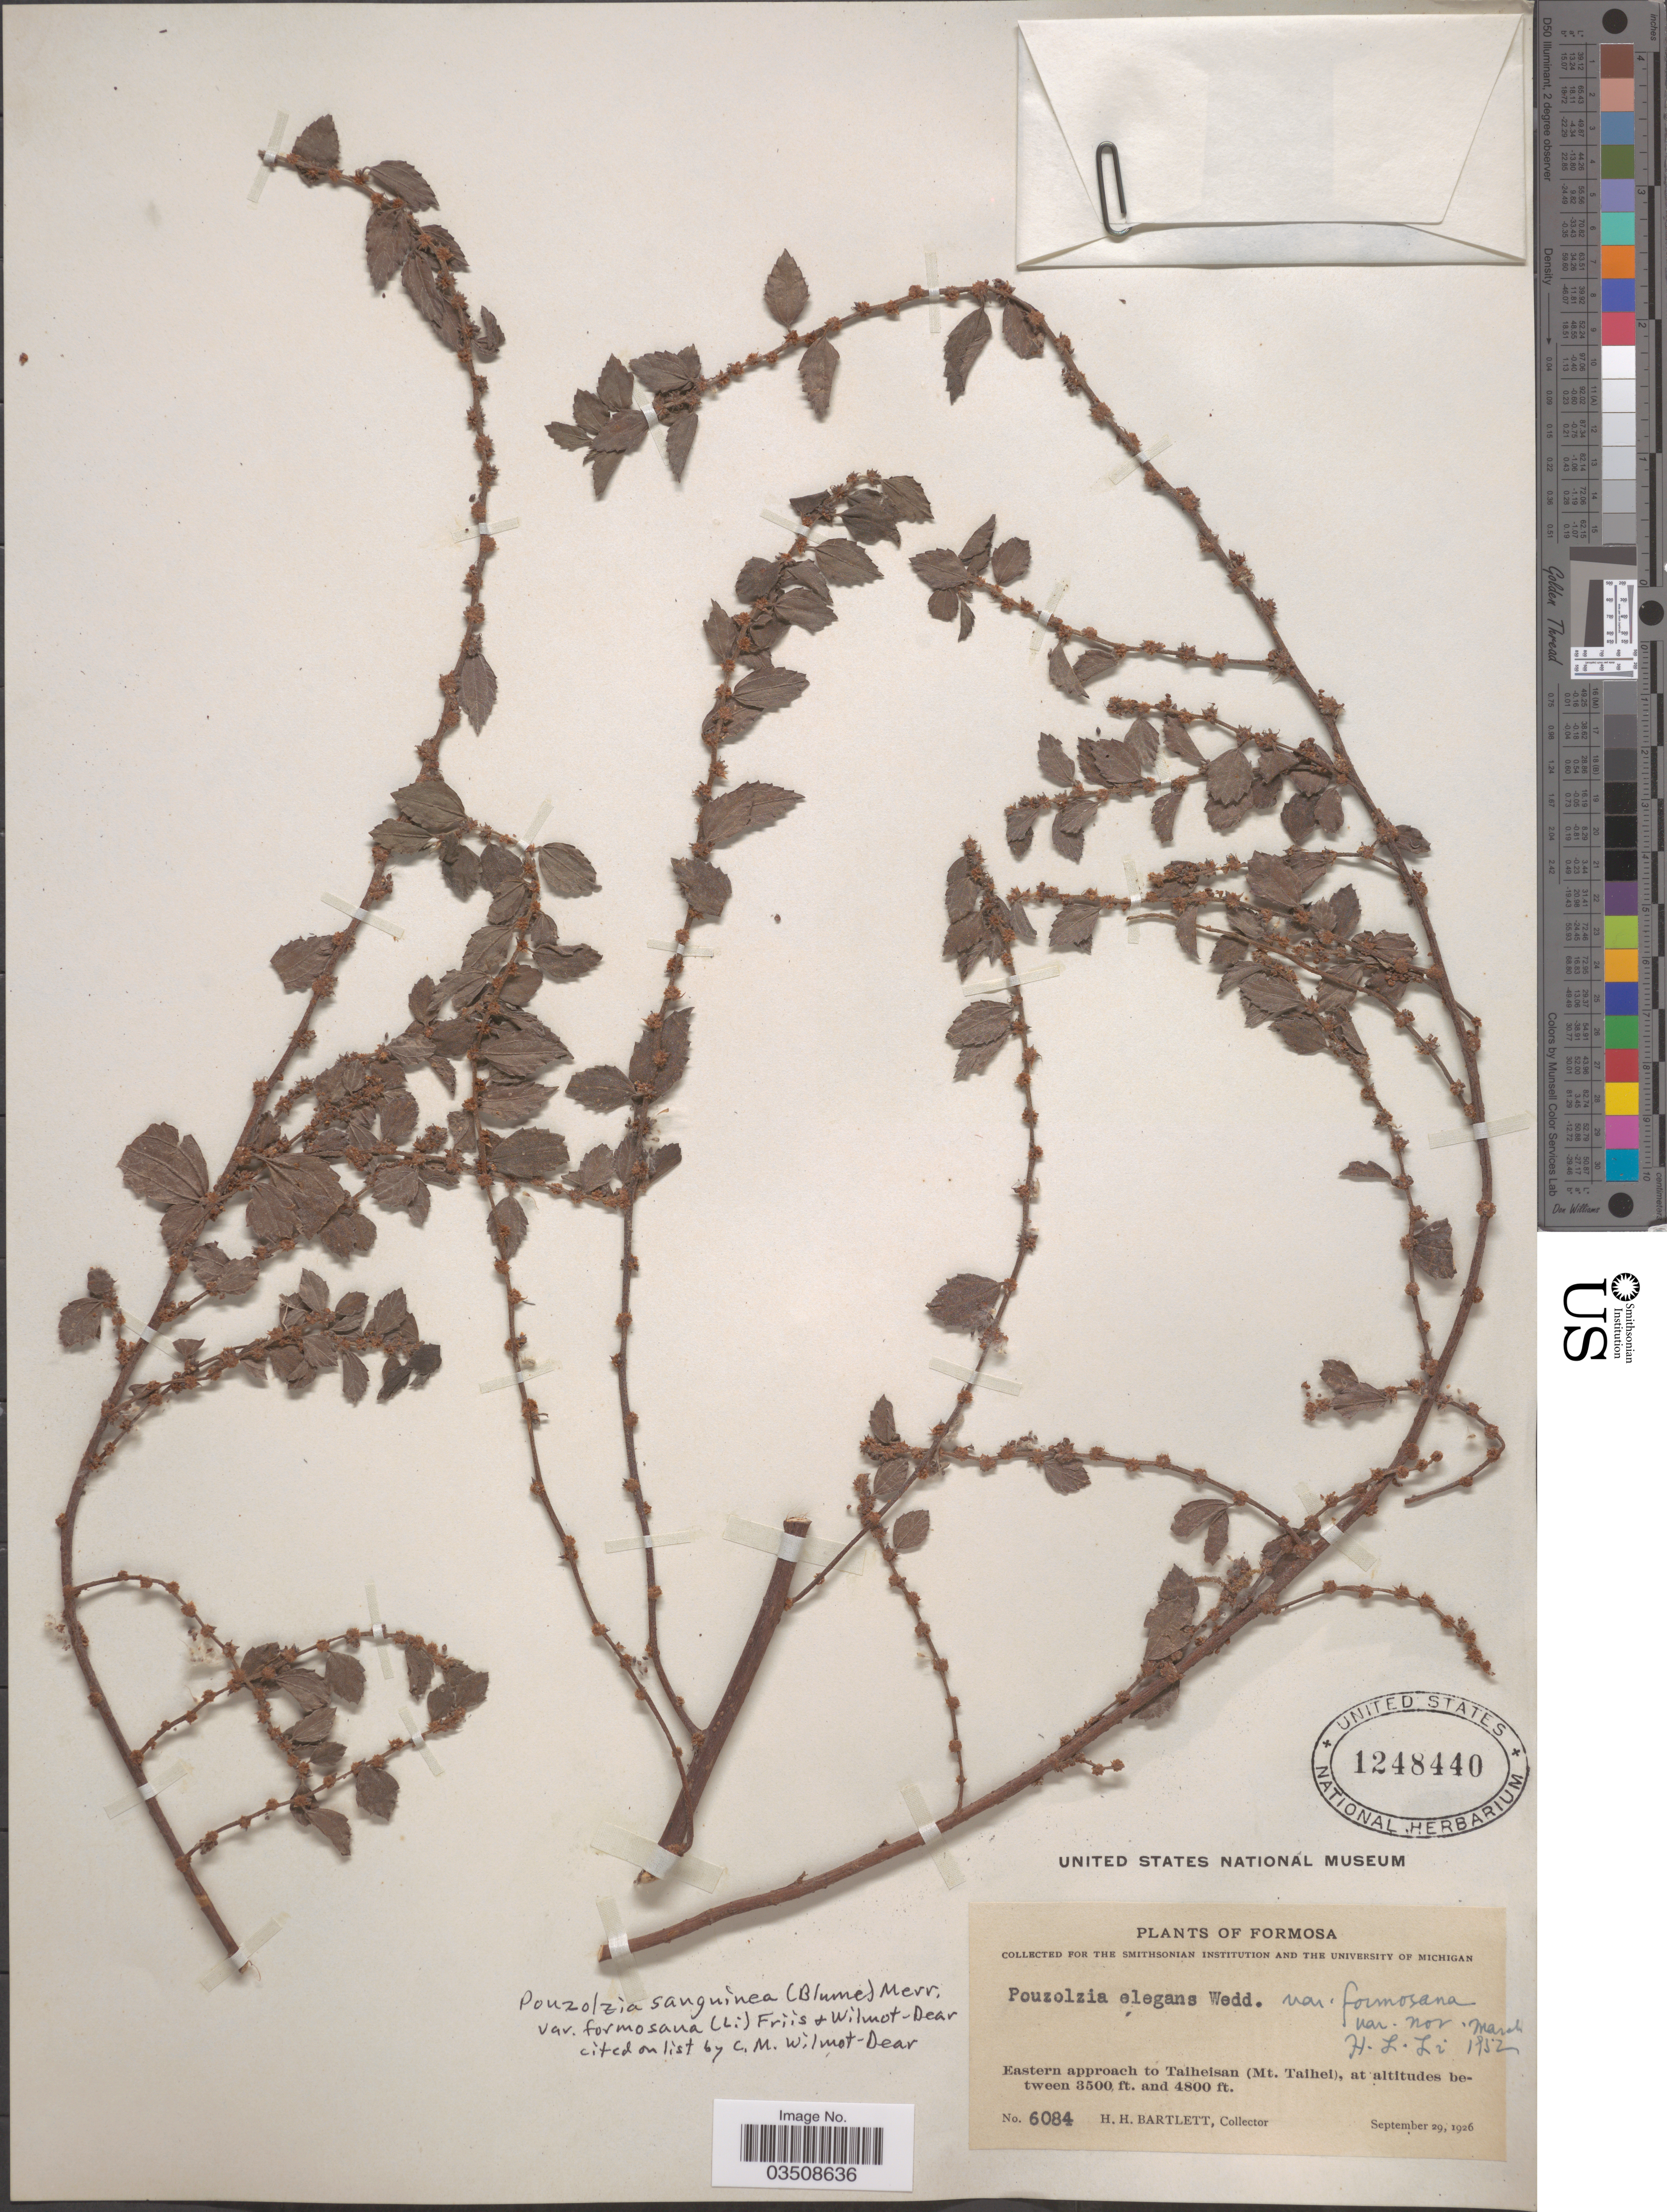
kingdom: Plantae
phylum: Tracheophyta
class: Magnoliopsida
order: Rosales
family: Urticaceae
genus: Pouzolzia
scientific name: Pouzolzia elegans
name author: Wedd.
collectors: H. H. Bartlett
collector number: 6084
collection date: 1926-09-29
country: Taiwan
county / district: Yilan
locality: Formosa. Eastern approach to Taiheisan (Mt. Taihei).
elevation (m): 1067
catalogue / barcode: US 1248440